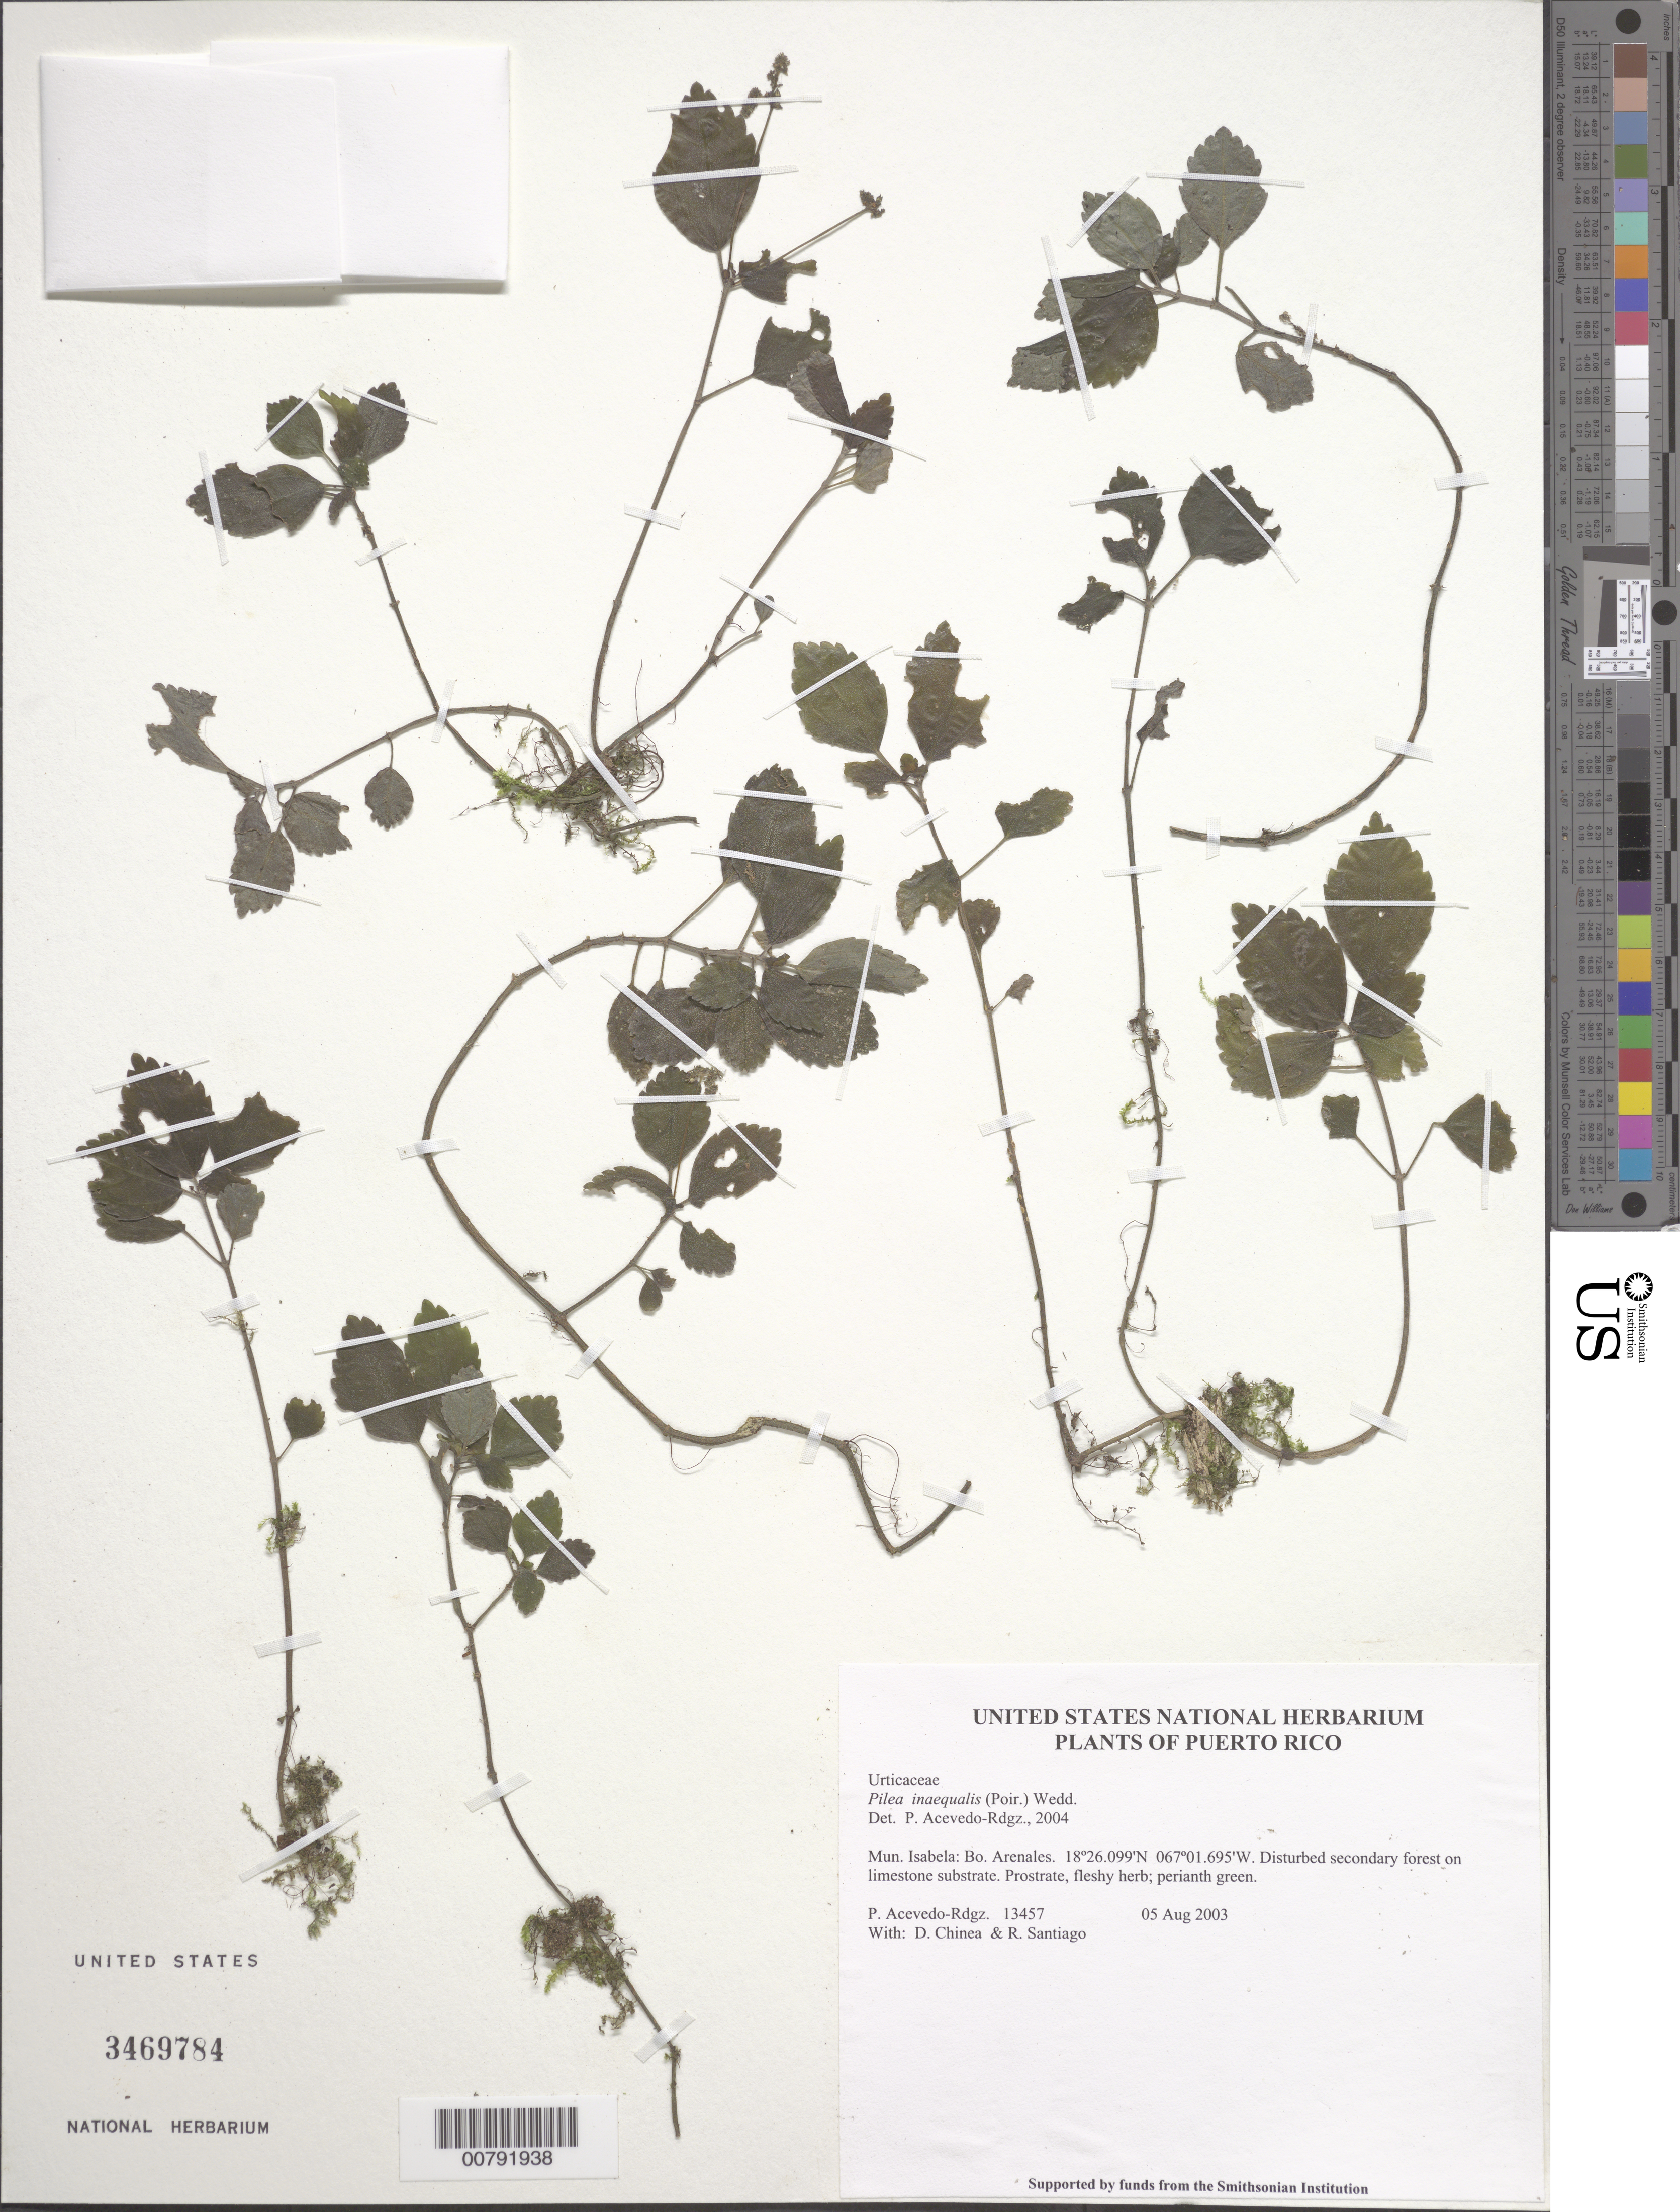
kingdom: Plantae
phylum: Tracheophyta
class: Magnoliopsida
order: Rosales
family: Urticaceae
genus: Pilea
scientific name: Pilea inaequalis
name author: (Juss. ex Poir.) Wedd.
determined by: Acevedo-Rodríguez, P., (BOT), Smithsonian Institution - National Museum of Natural History (UNITED STATES)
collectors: P. Acevedo-Rodr., D. Chinea & R. Santiago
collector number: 13457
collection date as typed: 05 Aug 2003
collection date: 2003-08-05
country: Puerto Rico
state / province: Isabela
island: Puerto Rico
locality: Mun. Isabela: Bo. Arenales.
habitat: Disturbed secondary forest on limestone substrate.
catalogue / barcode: US 3469784